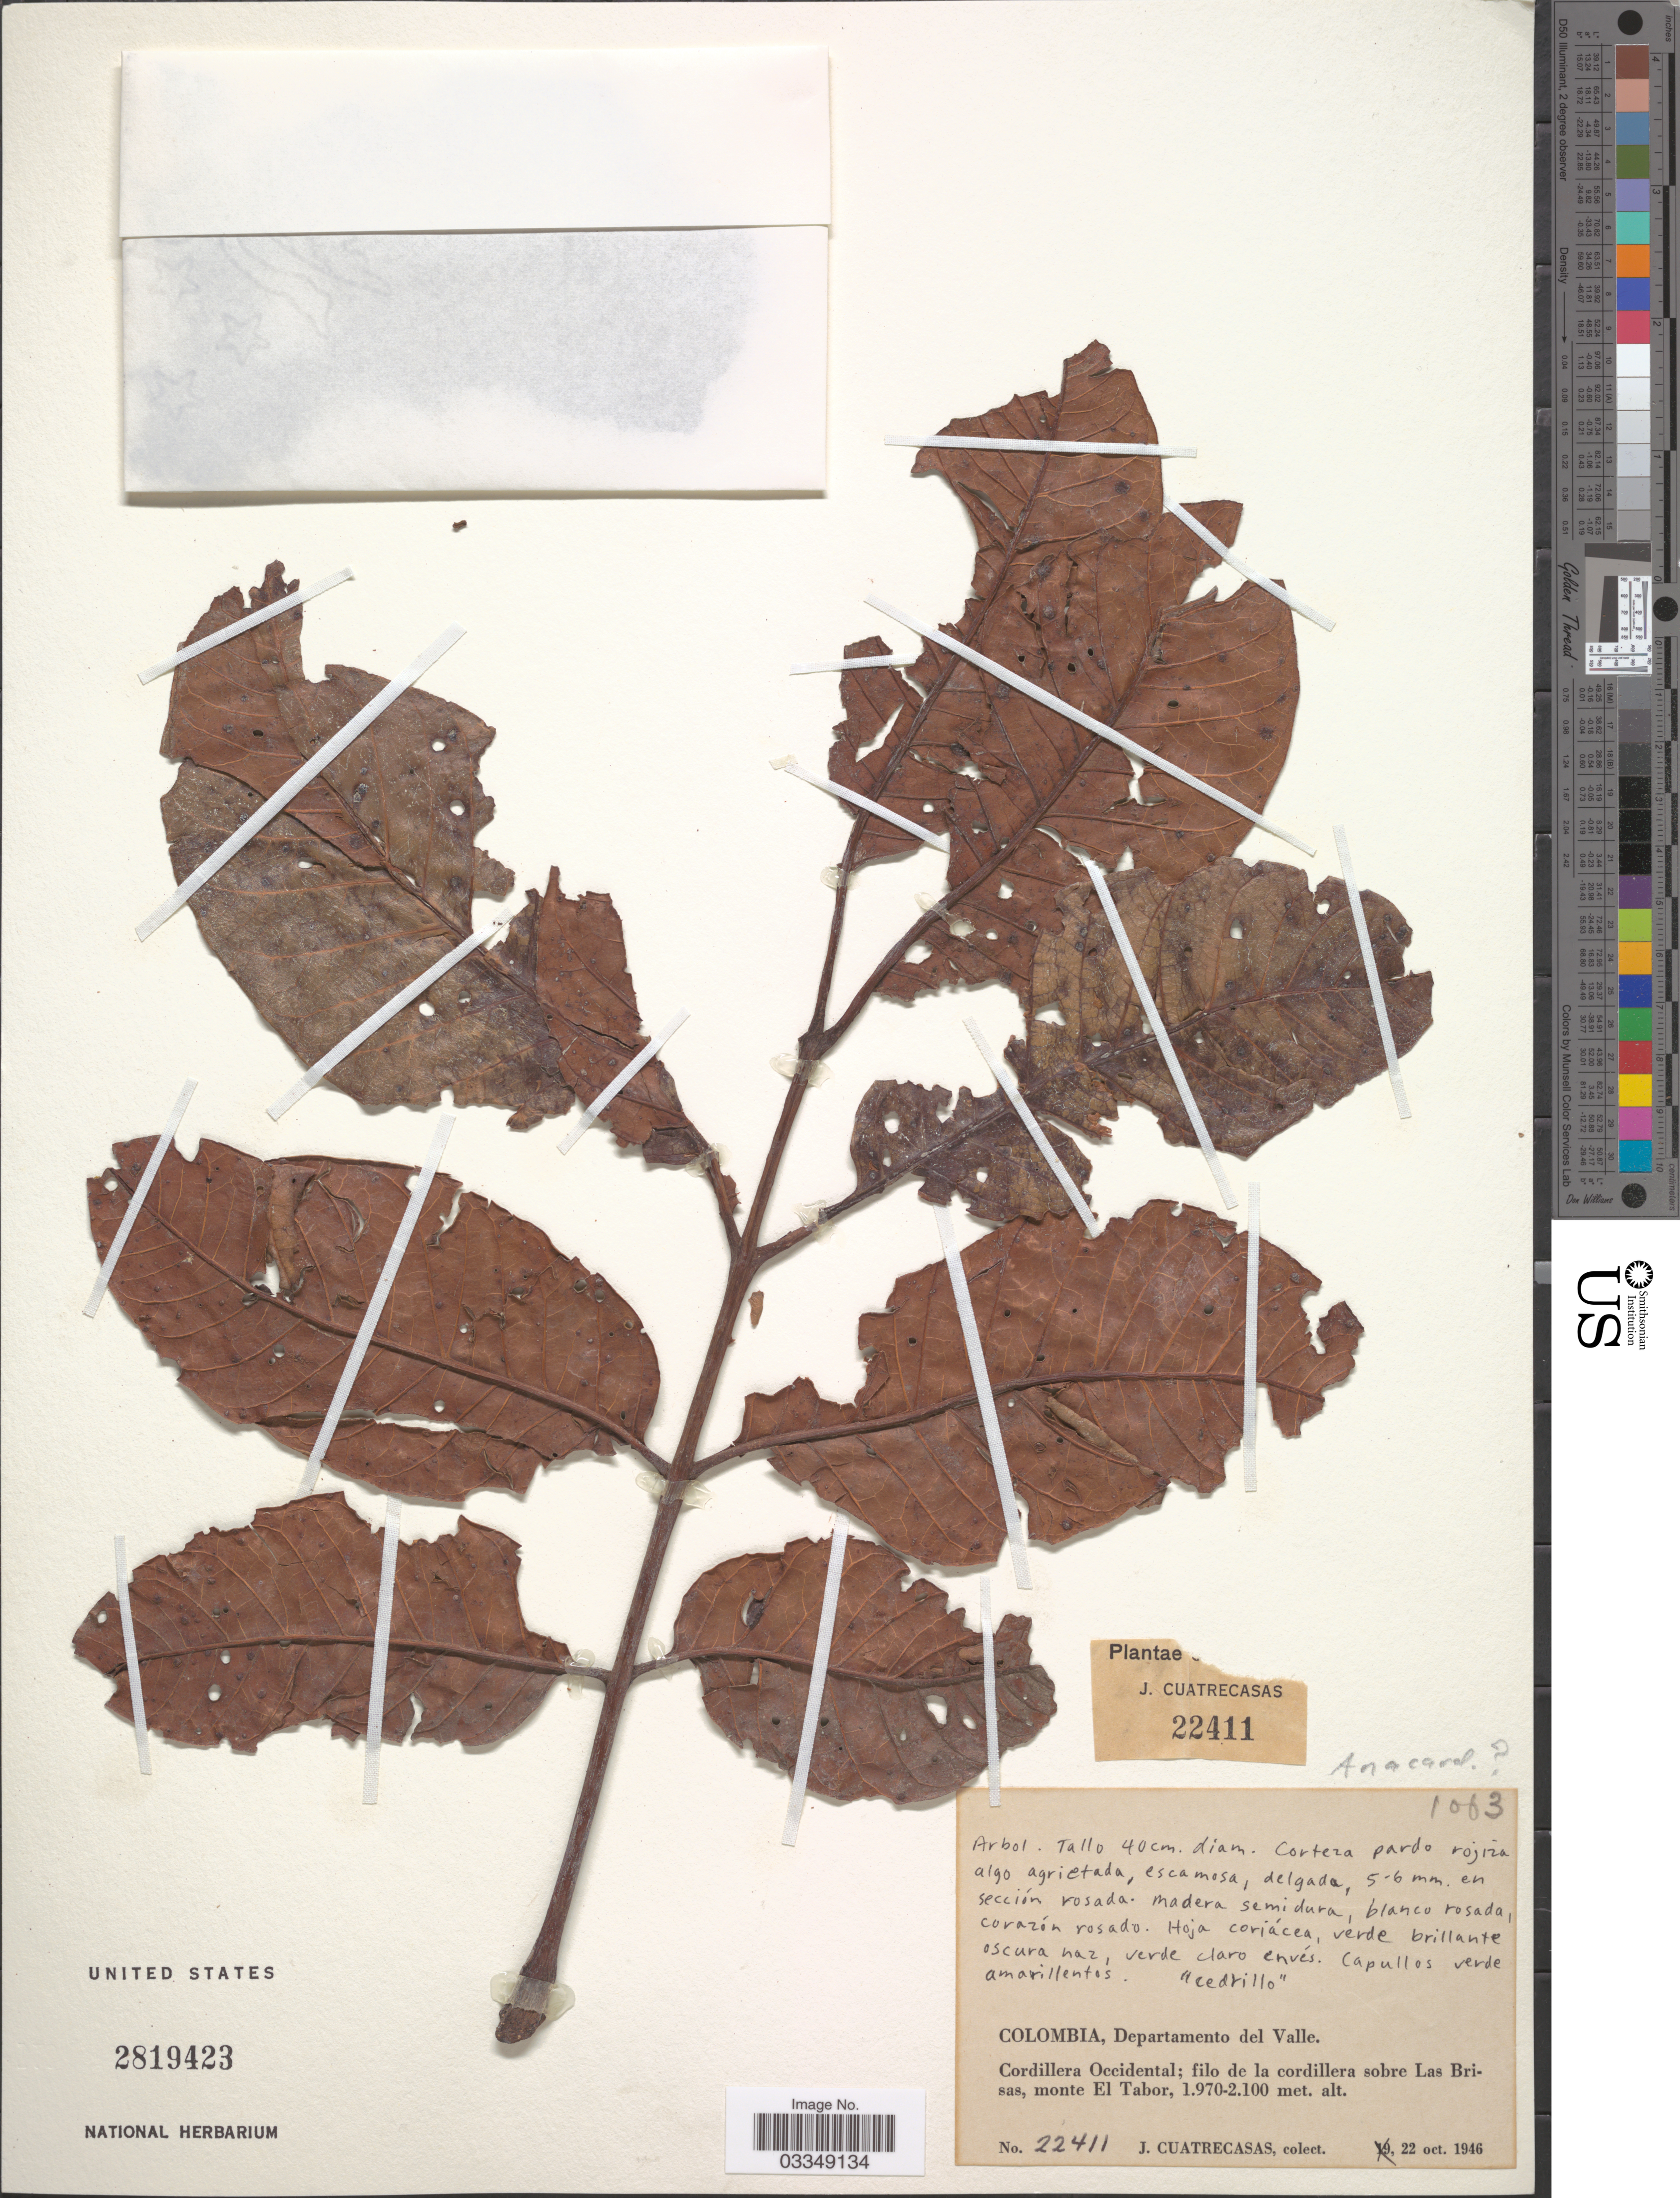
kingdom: Plantae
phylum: Tracheophyta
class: Magnoliopsida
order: Sapindales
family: Anacardiaceae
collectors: J. Cuatrecasas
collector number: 22411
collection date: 1946-10-22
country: Colombia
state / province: Valle del Cauca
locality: Departamento del Valle. Cordillera Occidental; filo de la cordillera sobre Las Brisas, monte El Tabor.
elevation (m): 1970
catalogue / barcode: US 2819423